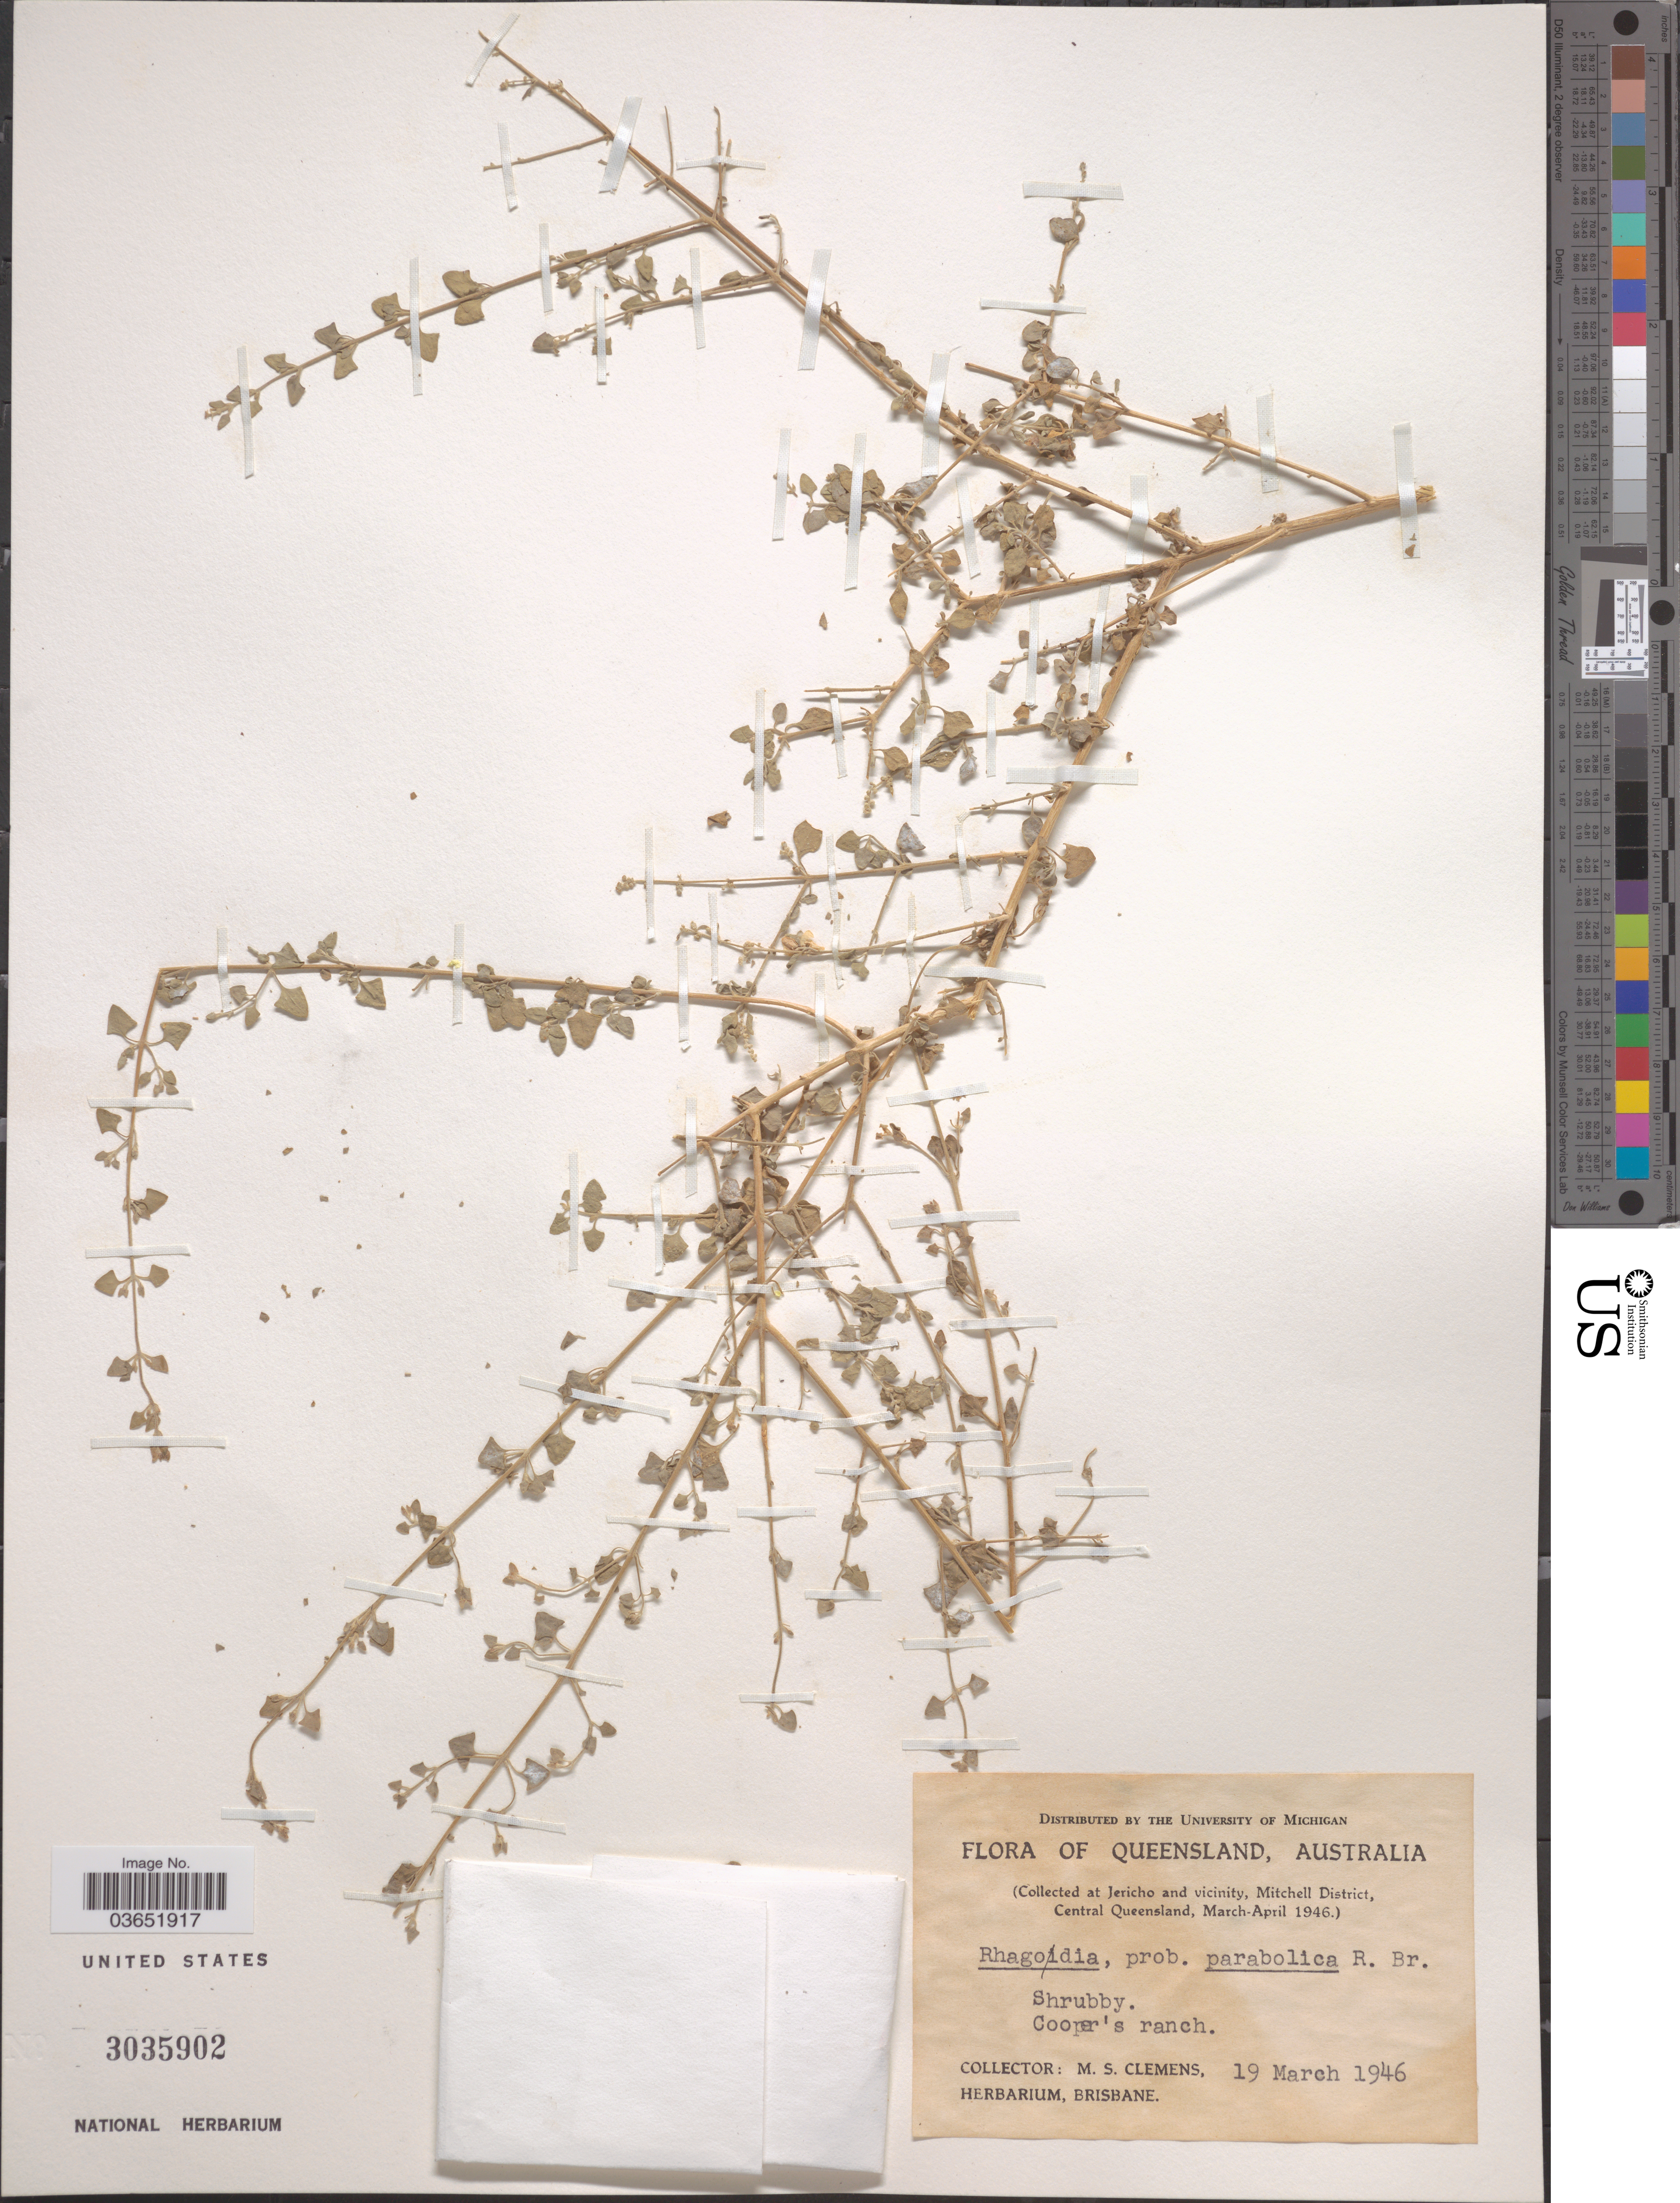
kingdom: Plantae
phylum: Tracheophyta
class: Magnoliopsida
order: Caryophyllales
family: Amaranthaceae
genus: Rhagodia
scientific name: Rhagodia parabolica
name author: R. Br.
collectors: M. S. Clemens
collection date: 1946-03-19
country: Australia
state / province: Queensland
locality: Jericho and vicinity, Mitchell District, Central Queensland. Cooper's ranch.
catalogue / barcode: US 3035902